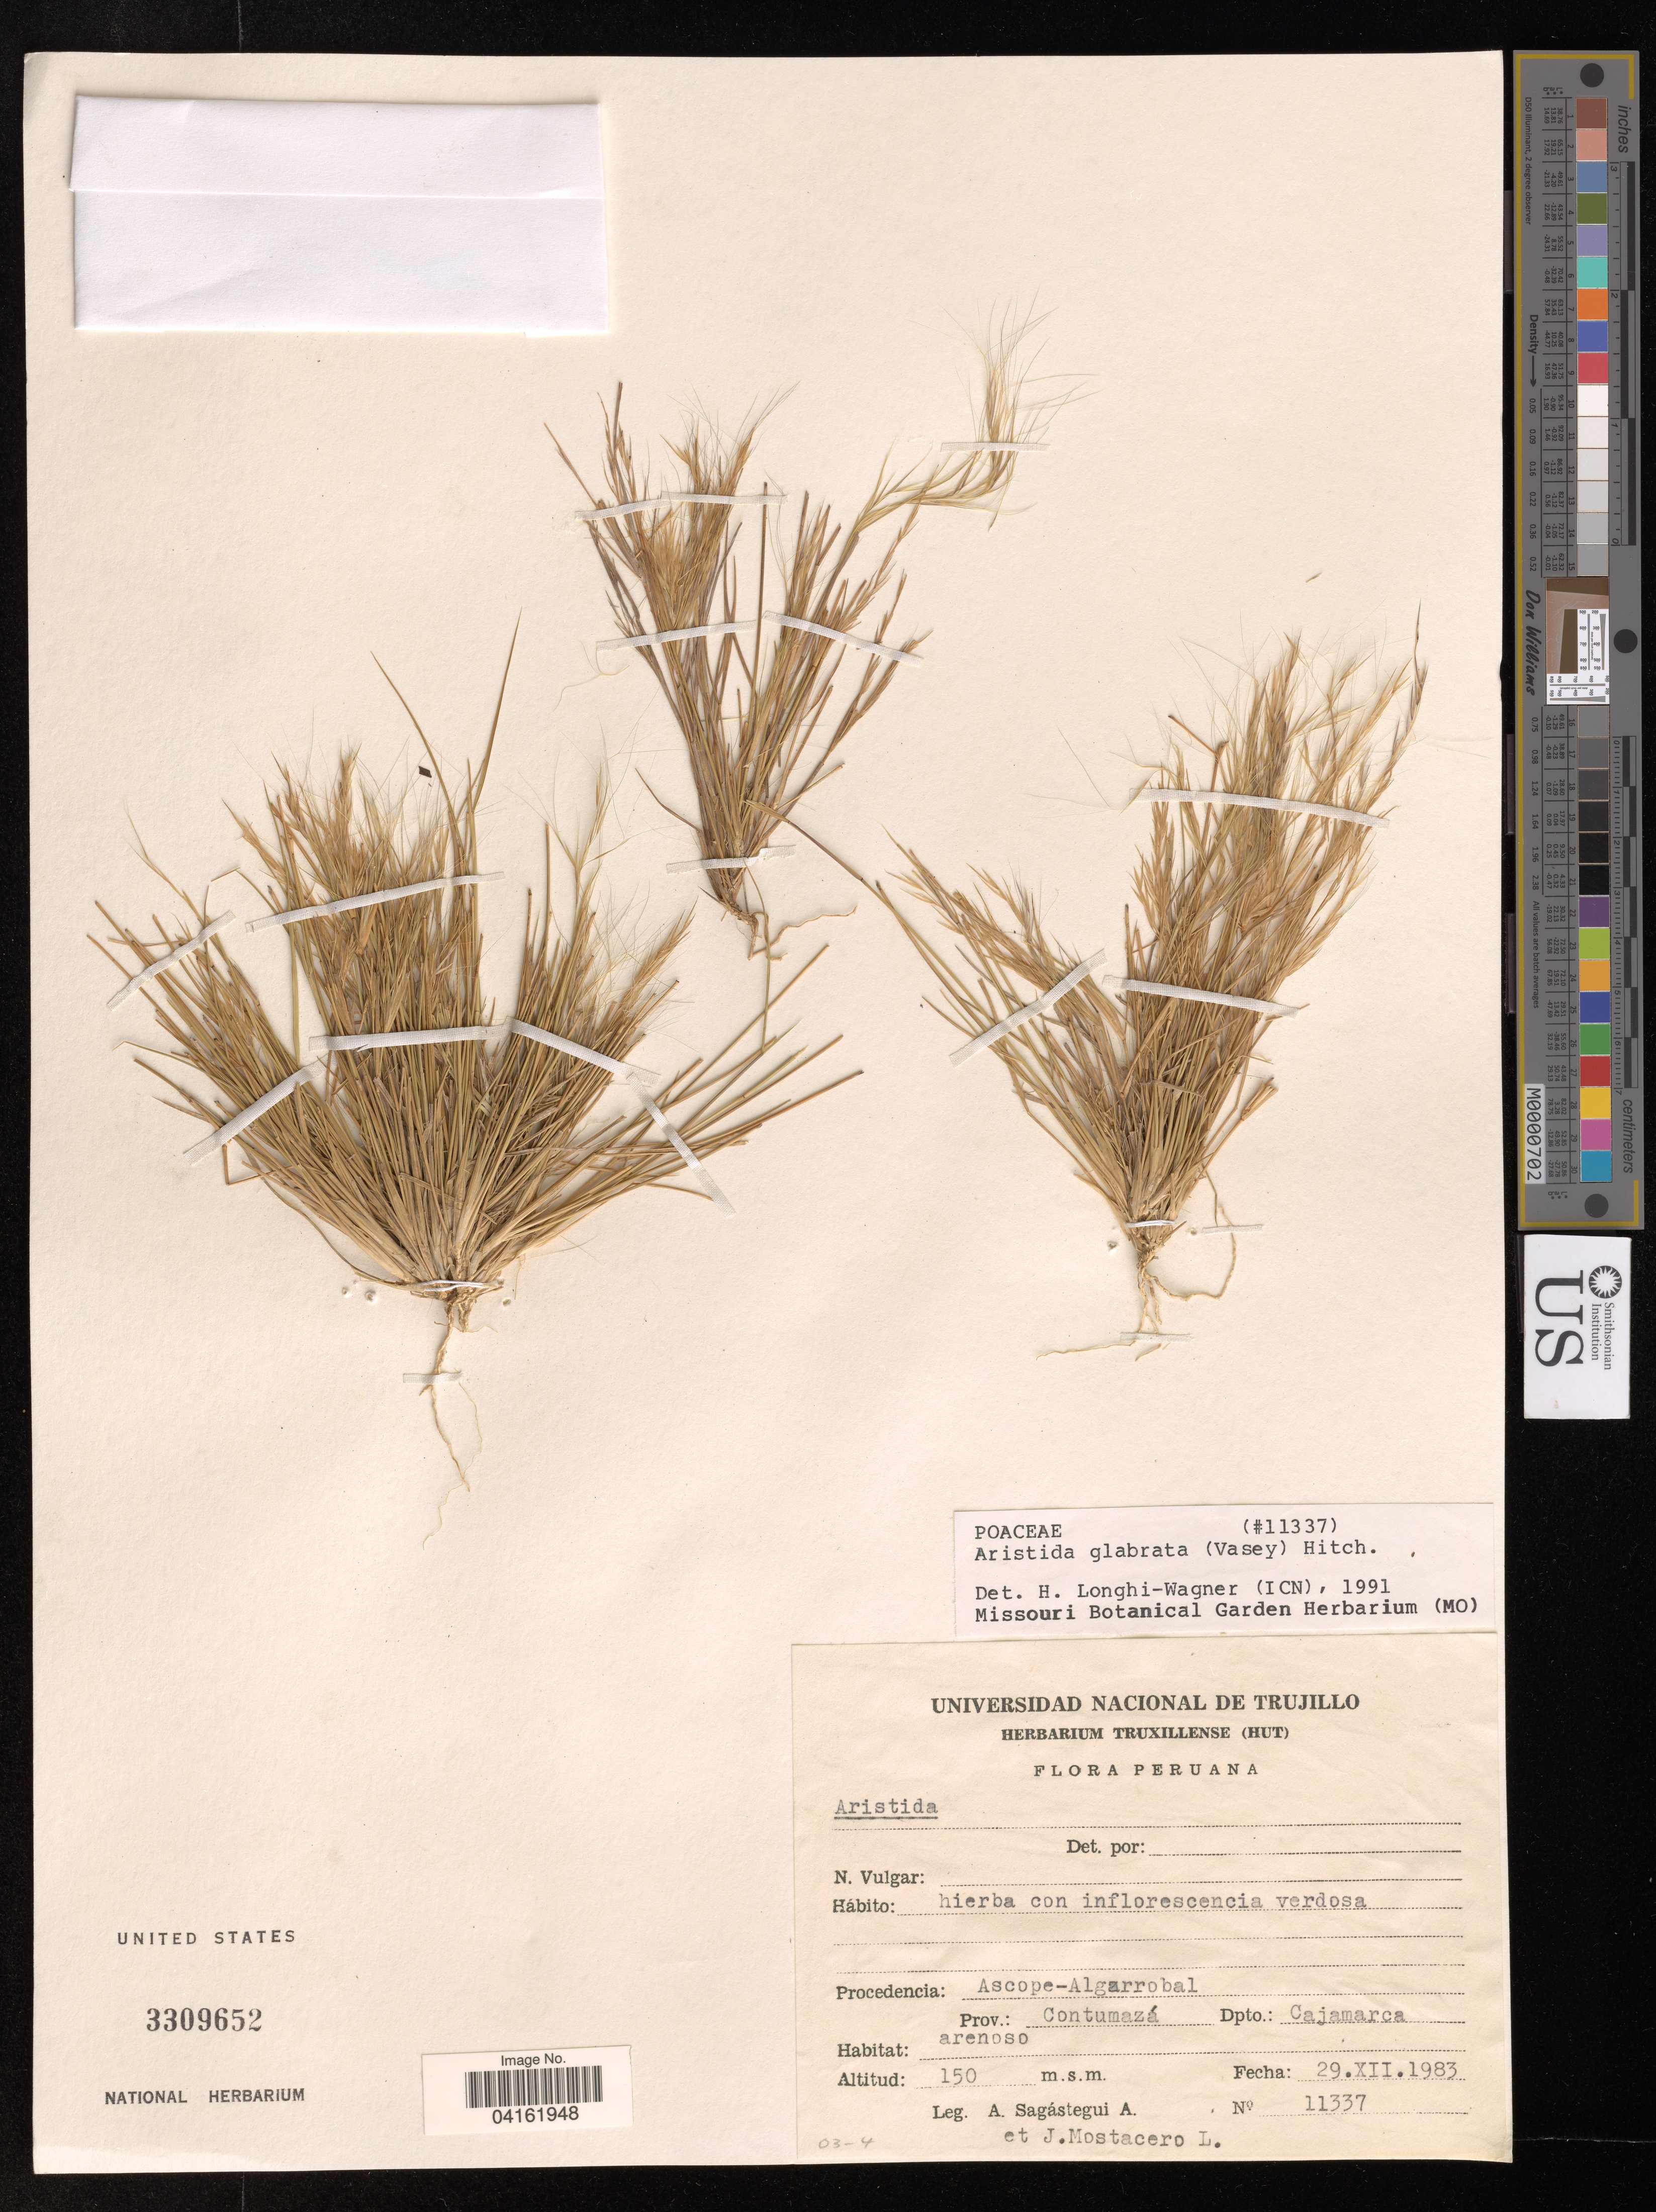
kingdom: Plantae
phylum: Tracheophyta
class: Liliopsida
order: Poales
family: Poaceae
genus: Aristida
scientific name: Aristida glabrata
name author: (Vasey) Hitchc.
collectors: A. Sagástegui A. & J. Mostacero L.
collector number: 11337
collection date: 1983-12-29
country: Peru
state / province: Cajamarca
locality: Procedencia: Ascope - Algarrobal. Prov.: Contumazá. Dpto.: Cajamarca.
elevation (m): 150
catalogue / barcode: US 3309652